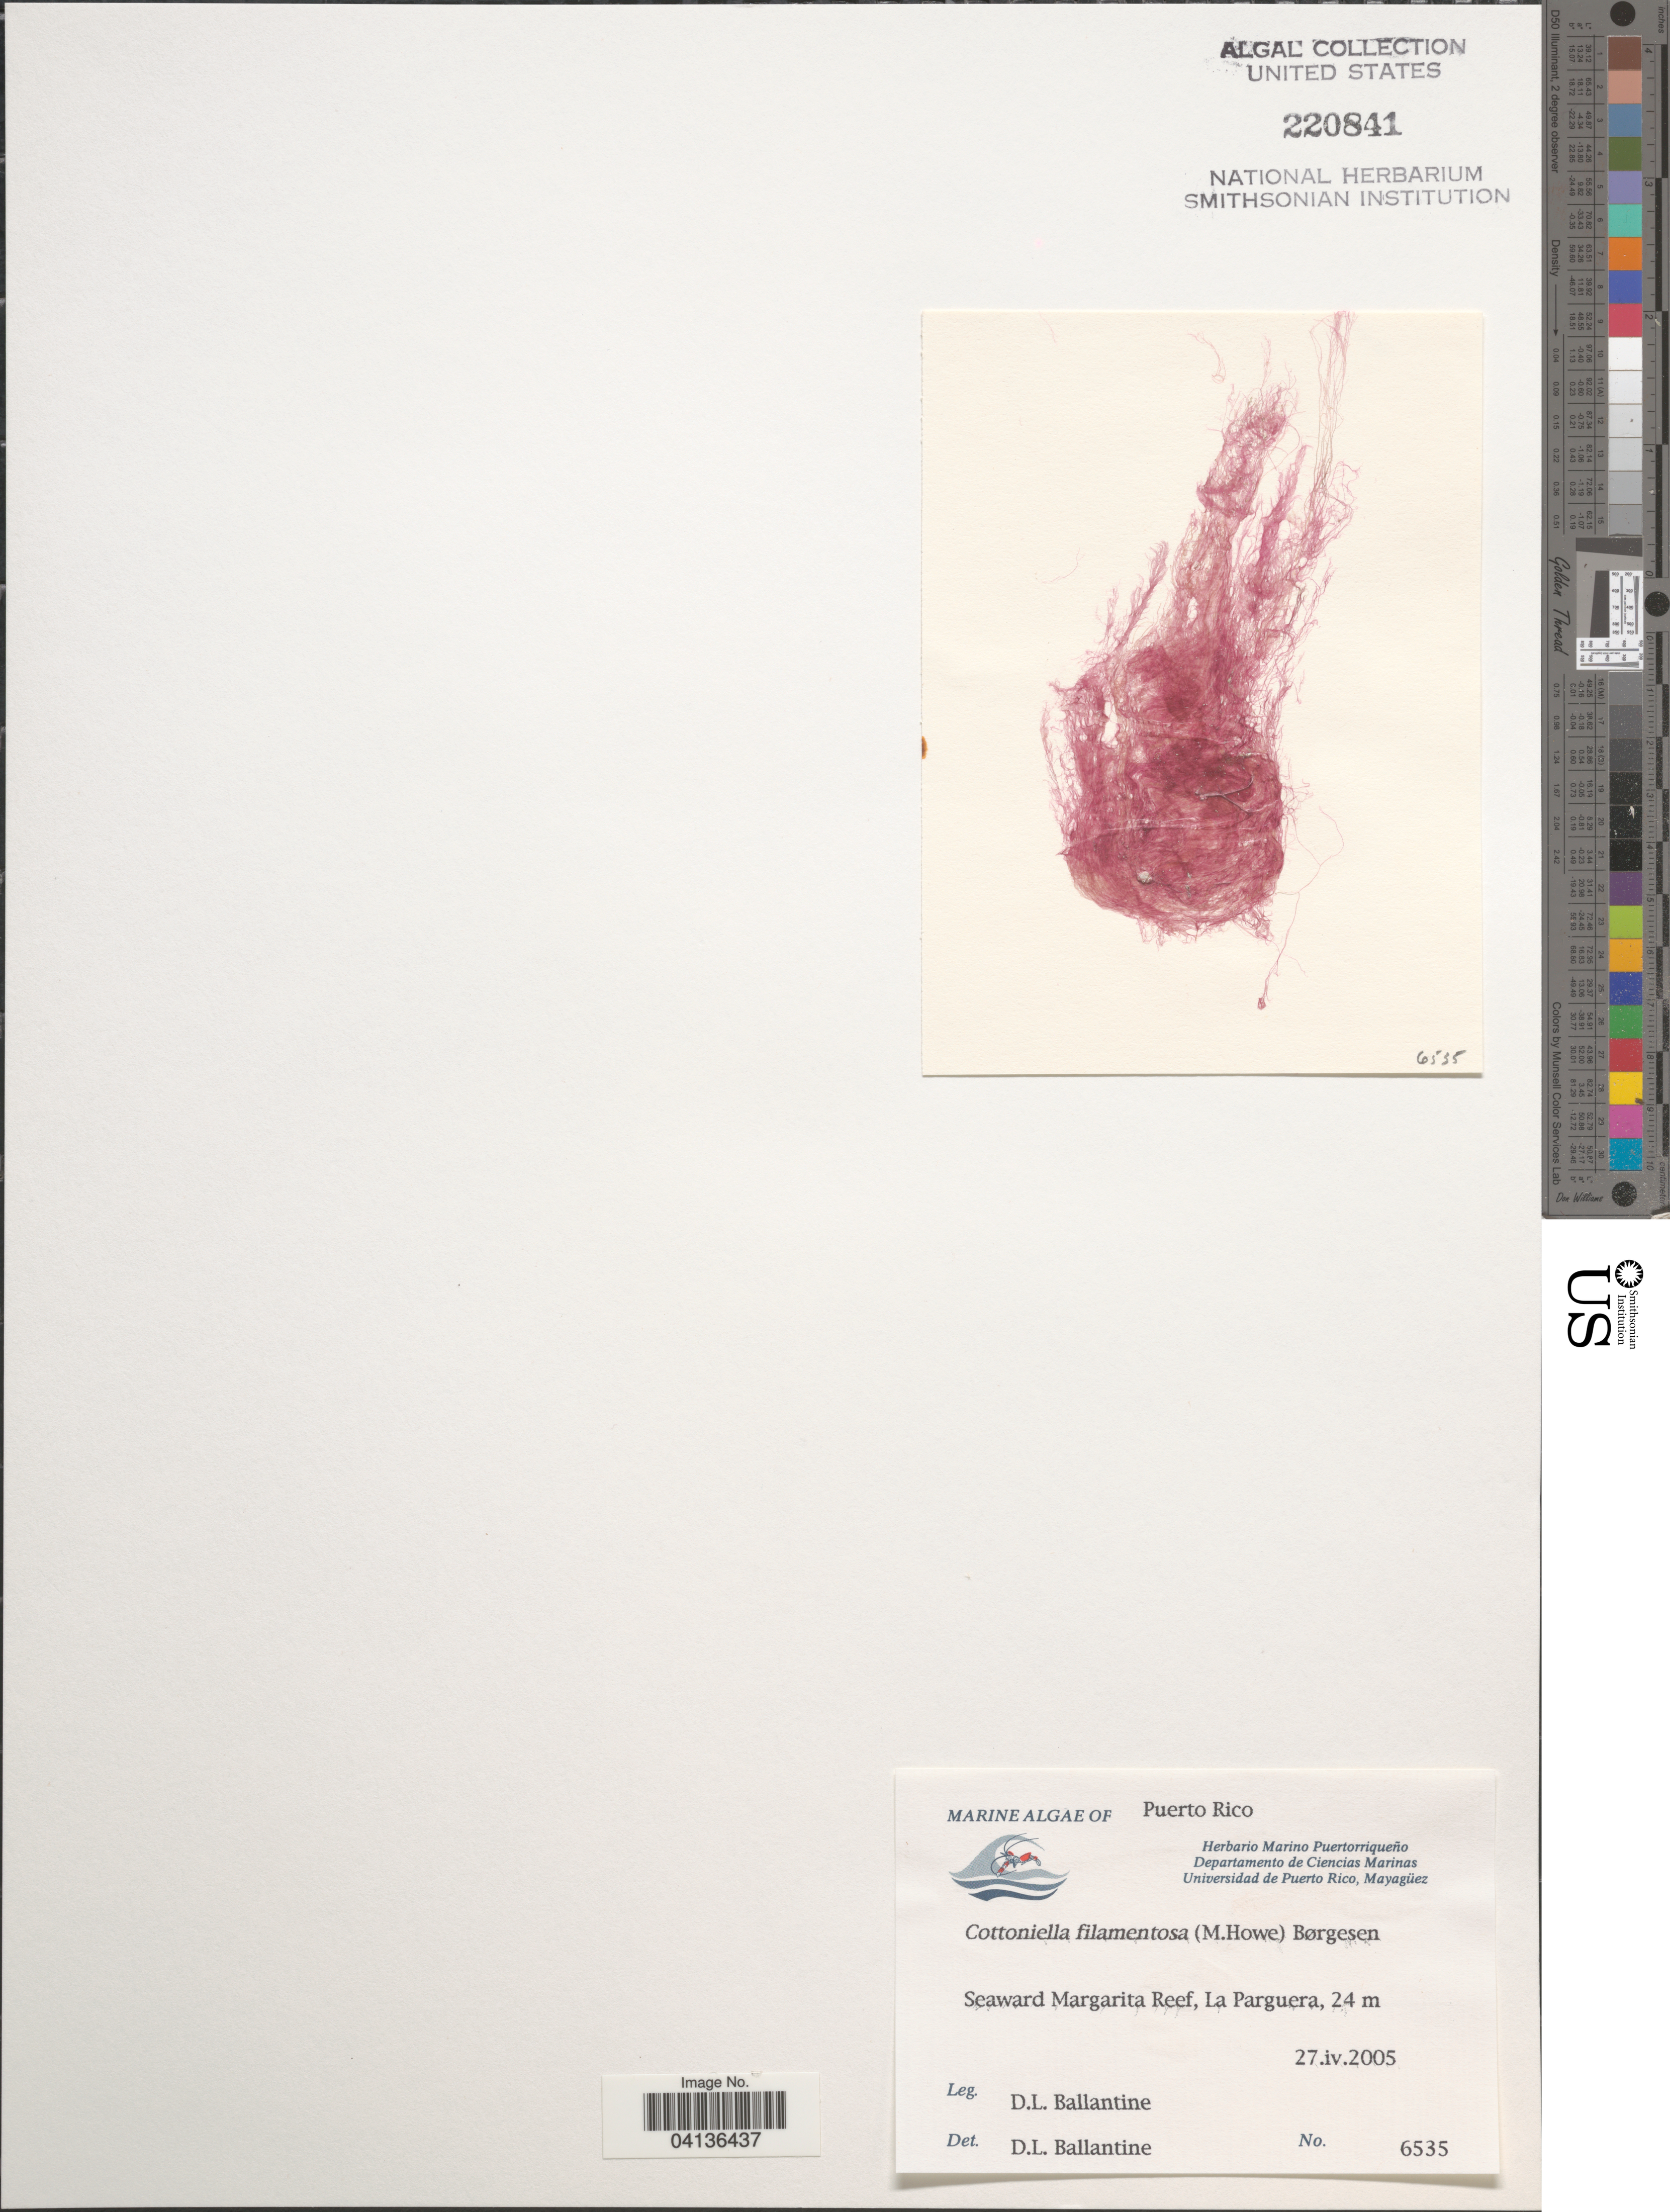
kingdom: Plantae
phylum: Rhodophyta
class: Florideophyceae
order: Ceramiales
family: Sarcomeniaceae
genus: Cottoniella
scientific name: Cottoniella filamentosa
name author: (M. Howe) Børgesen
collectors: D.L. Ballantine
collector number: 6535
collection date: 2005-04-27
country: Puerto Rico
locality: Seaward Margarita Reef, La Parguera.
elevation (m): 24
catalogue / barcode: US 220841